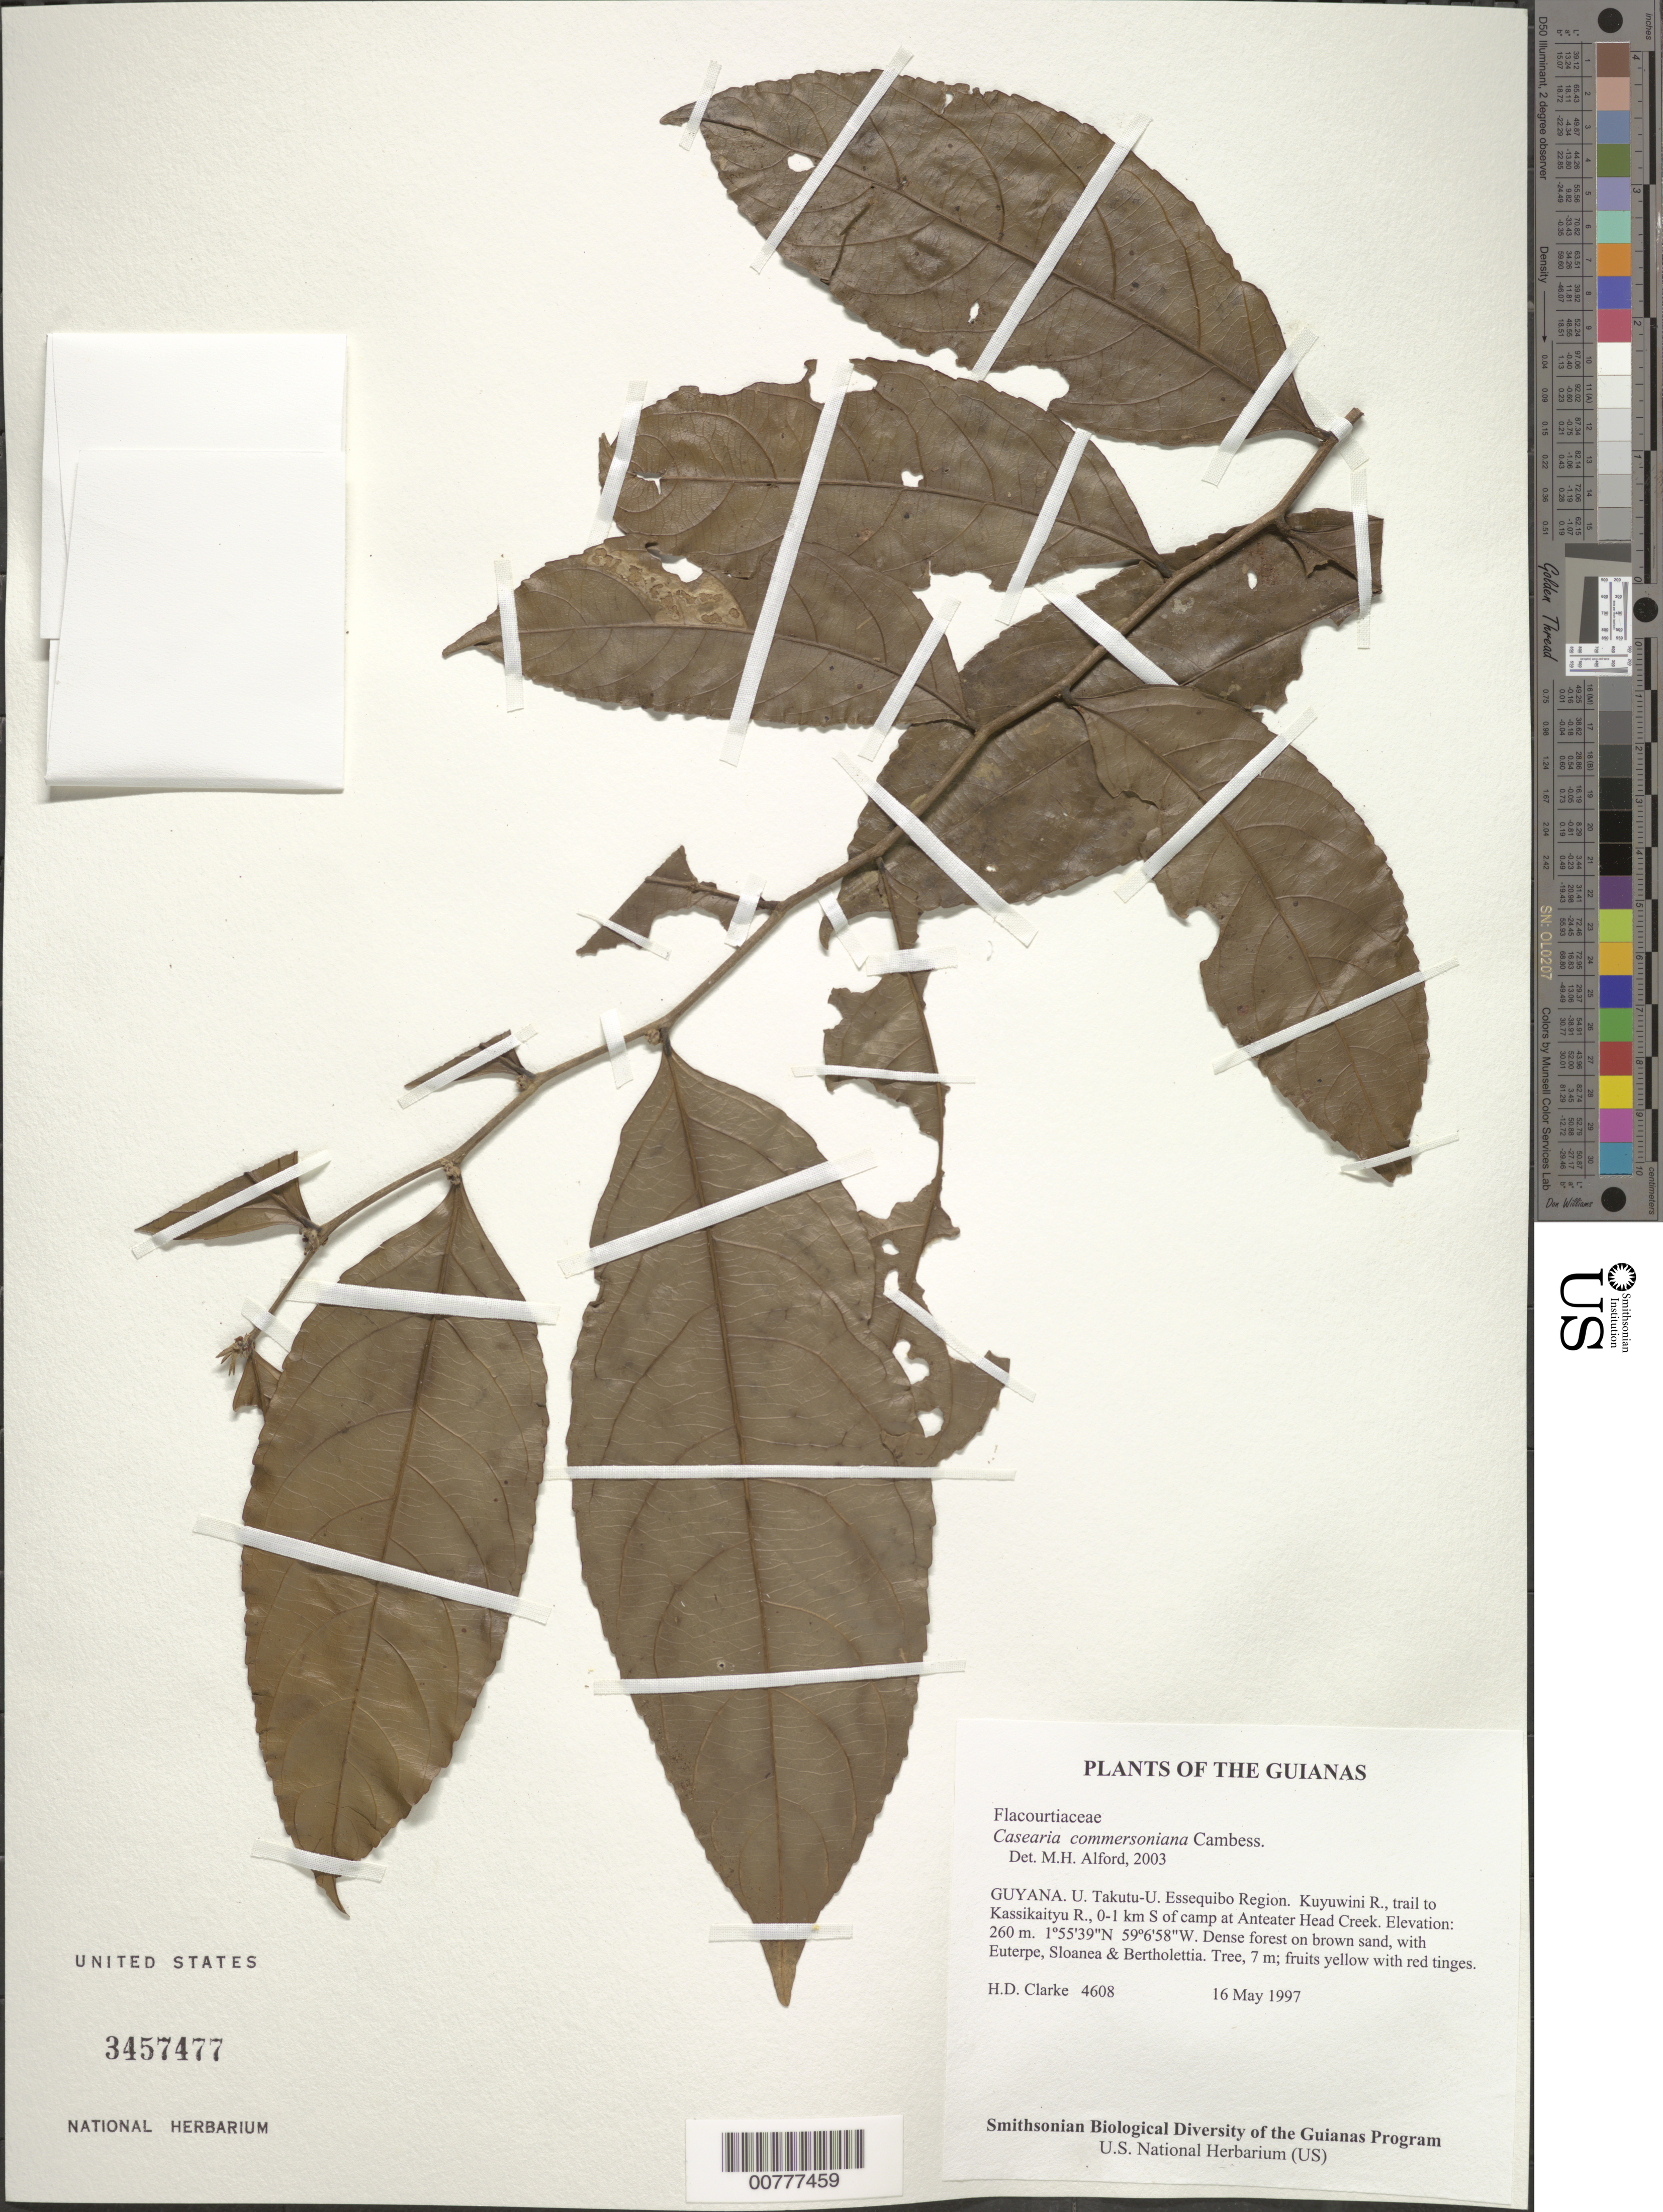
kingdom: Plantae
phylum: Tracheophyta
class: Magnoliopsida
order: Malpighiales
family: Salicaceae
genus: Piparea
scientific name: Piparea dentata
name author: Aubl.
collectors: H. D. Clarke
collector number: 4608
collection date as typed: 16 May 1997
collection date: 1997-05-16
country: Guyana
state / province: U. Takutu-U. Essequibo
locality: Kuyuwini R., trail to Kassikaityu R., 0-1 km S of camp at Anteater Head Creek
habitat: Dense forest on brown sand, with Euterpe, Sloanea & Bertholettia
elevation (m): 260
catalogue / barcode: US 3457477